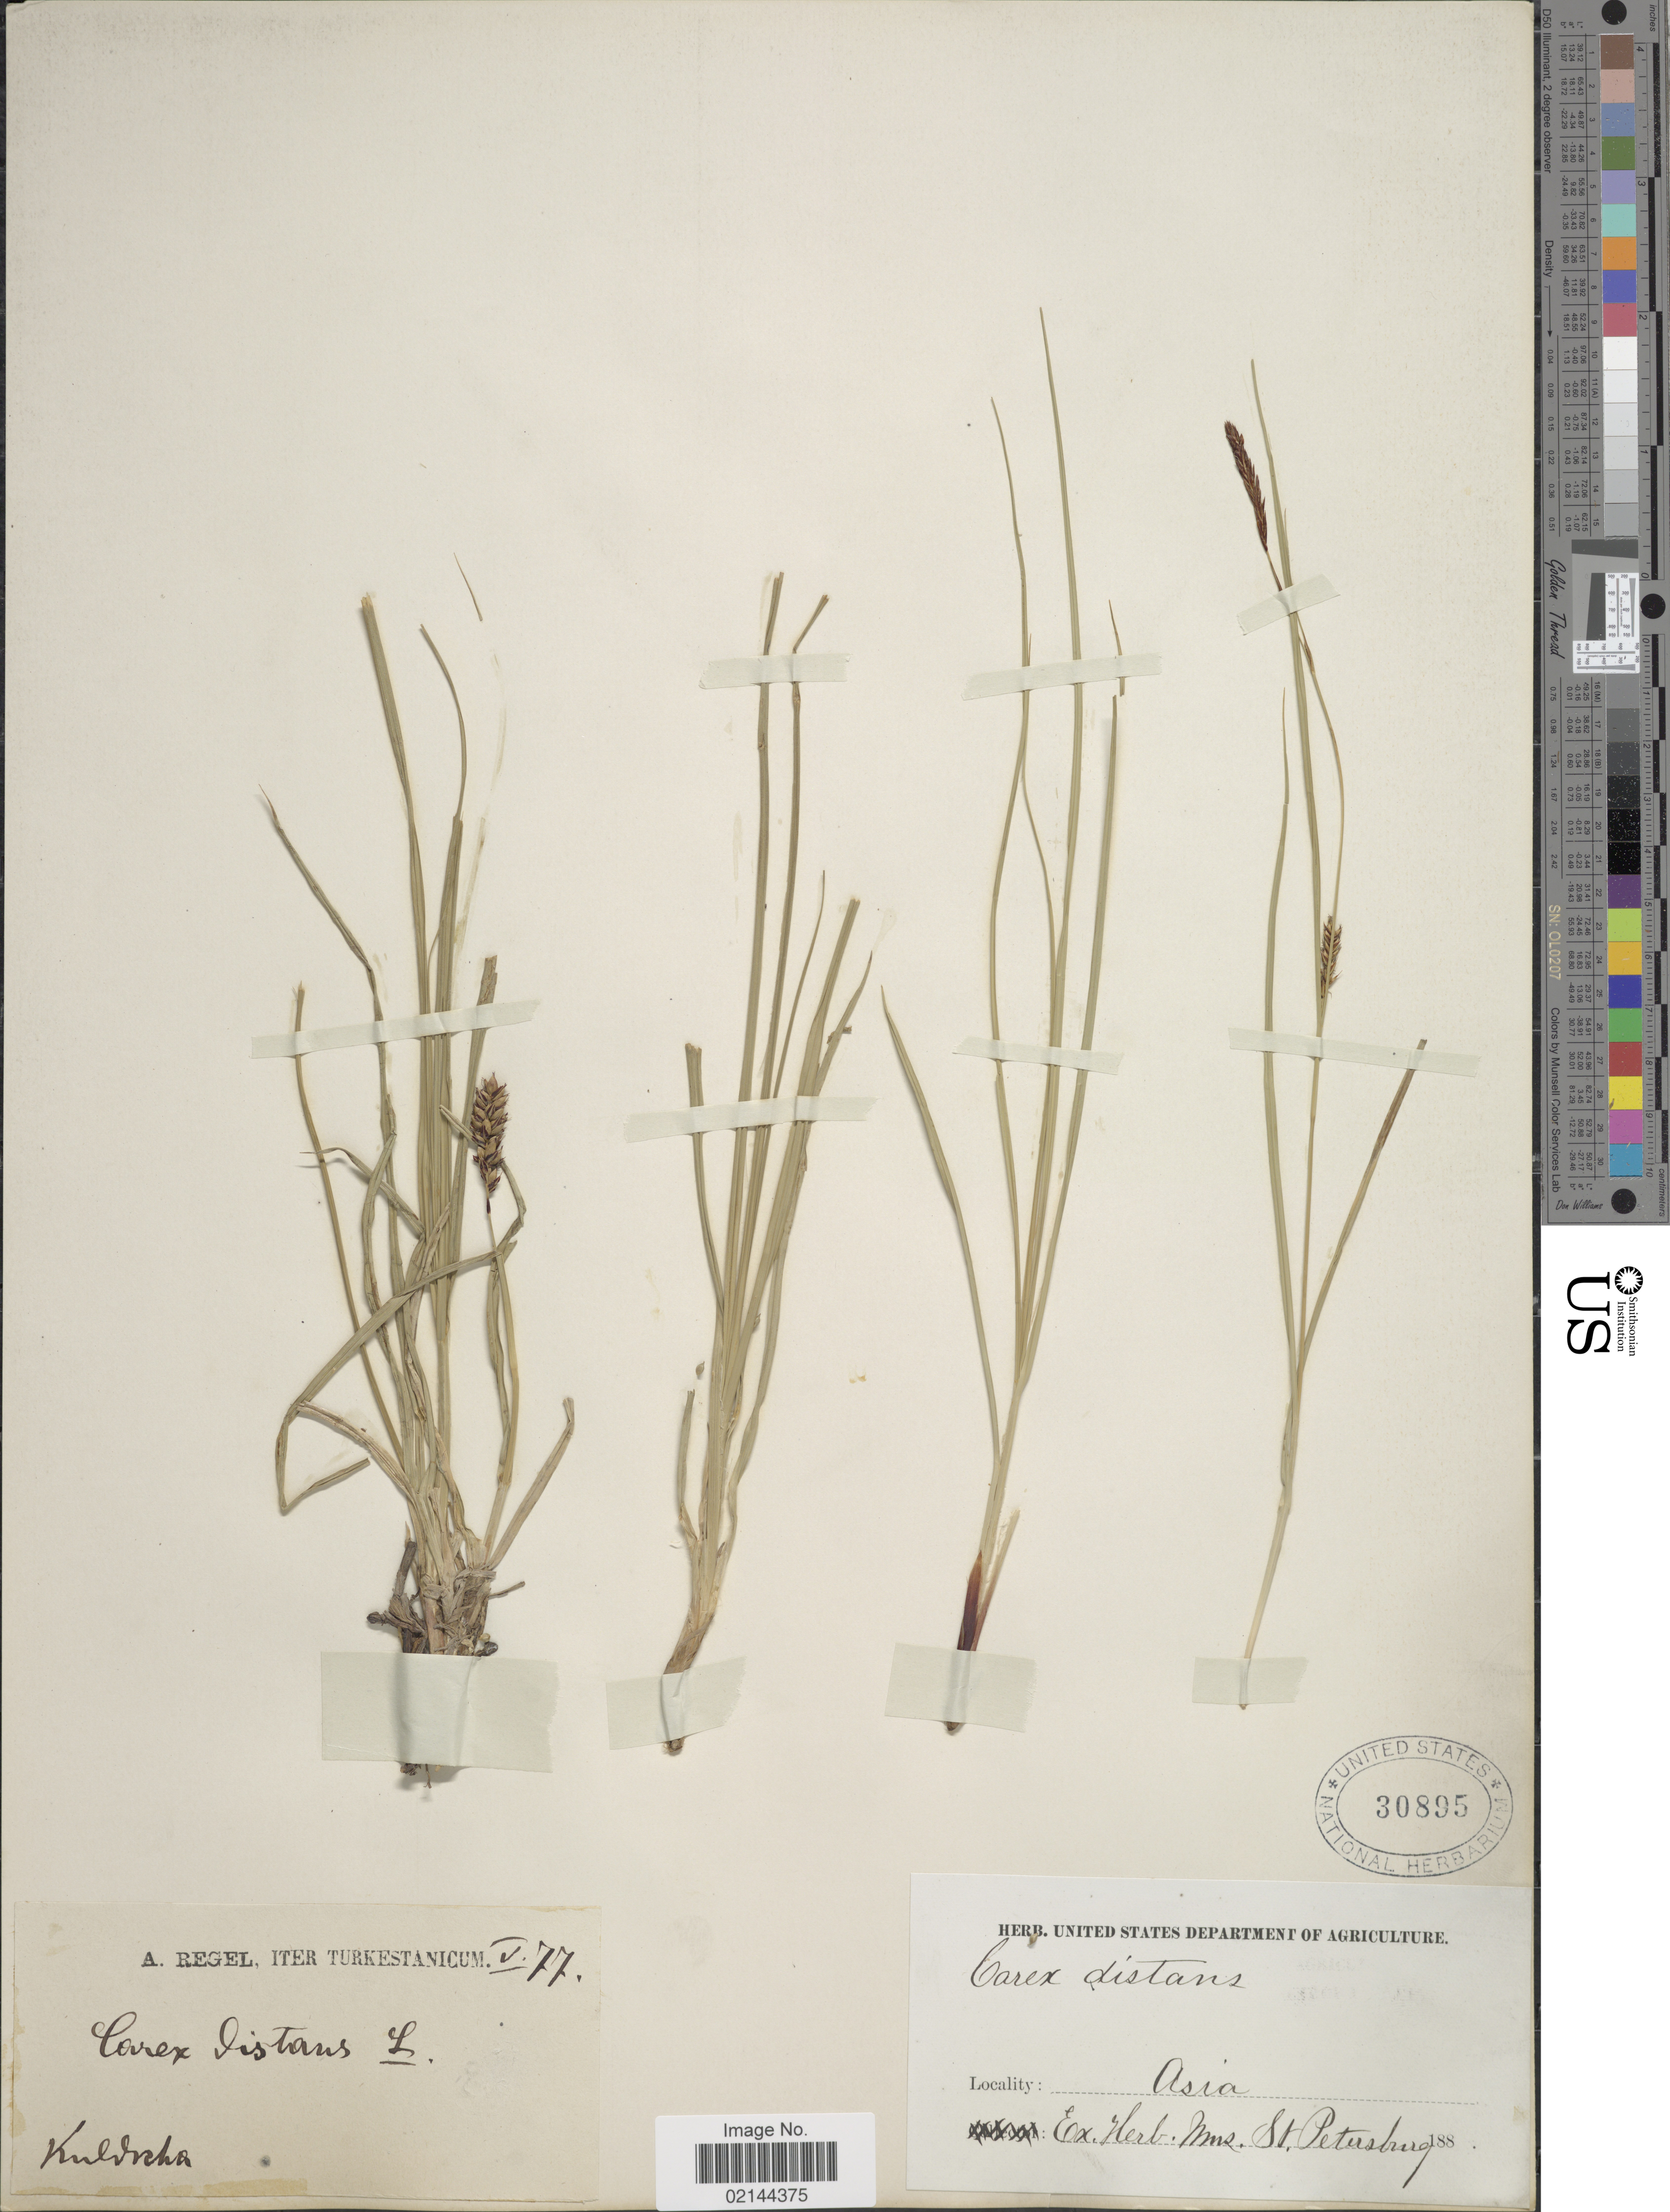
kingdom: Plantae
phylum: Tracheophyta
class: Liliopsida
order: Poales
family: Cyperaceae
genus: Carex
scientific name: Carex distans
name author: L.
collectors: A. Regel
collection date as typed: Transcribed d/m/y: /5/77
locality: Iter Turkestanicum. Kuldelka. Asia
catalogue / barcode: US 30895